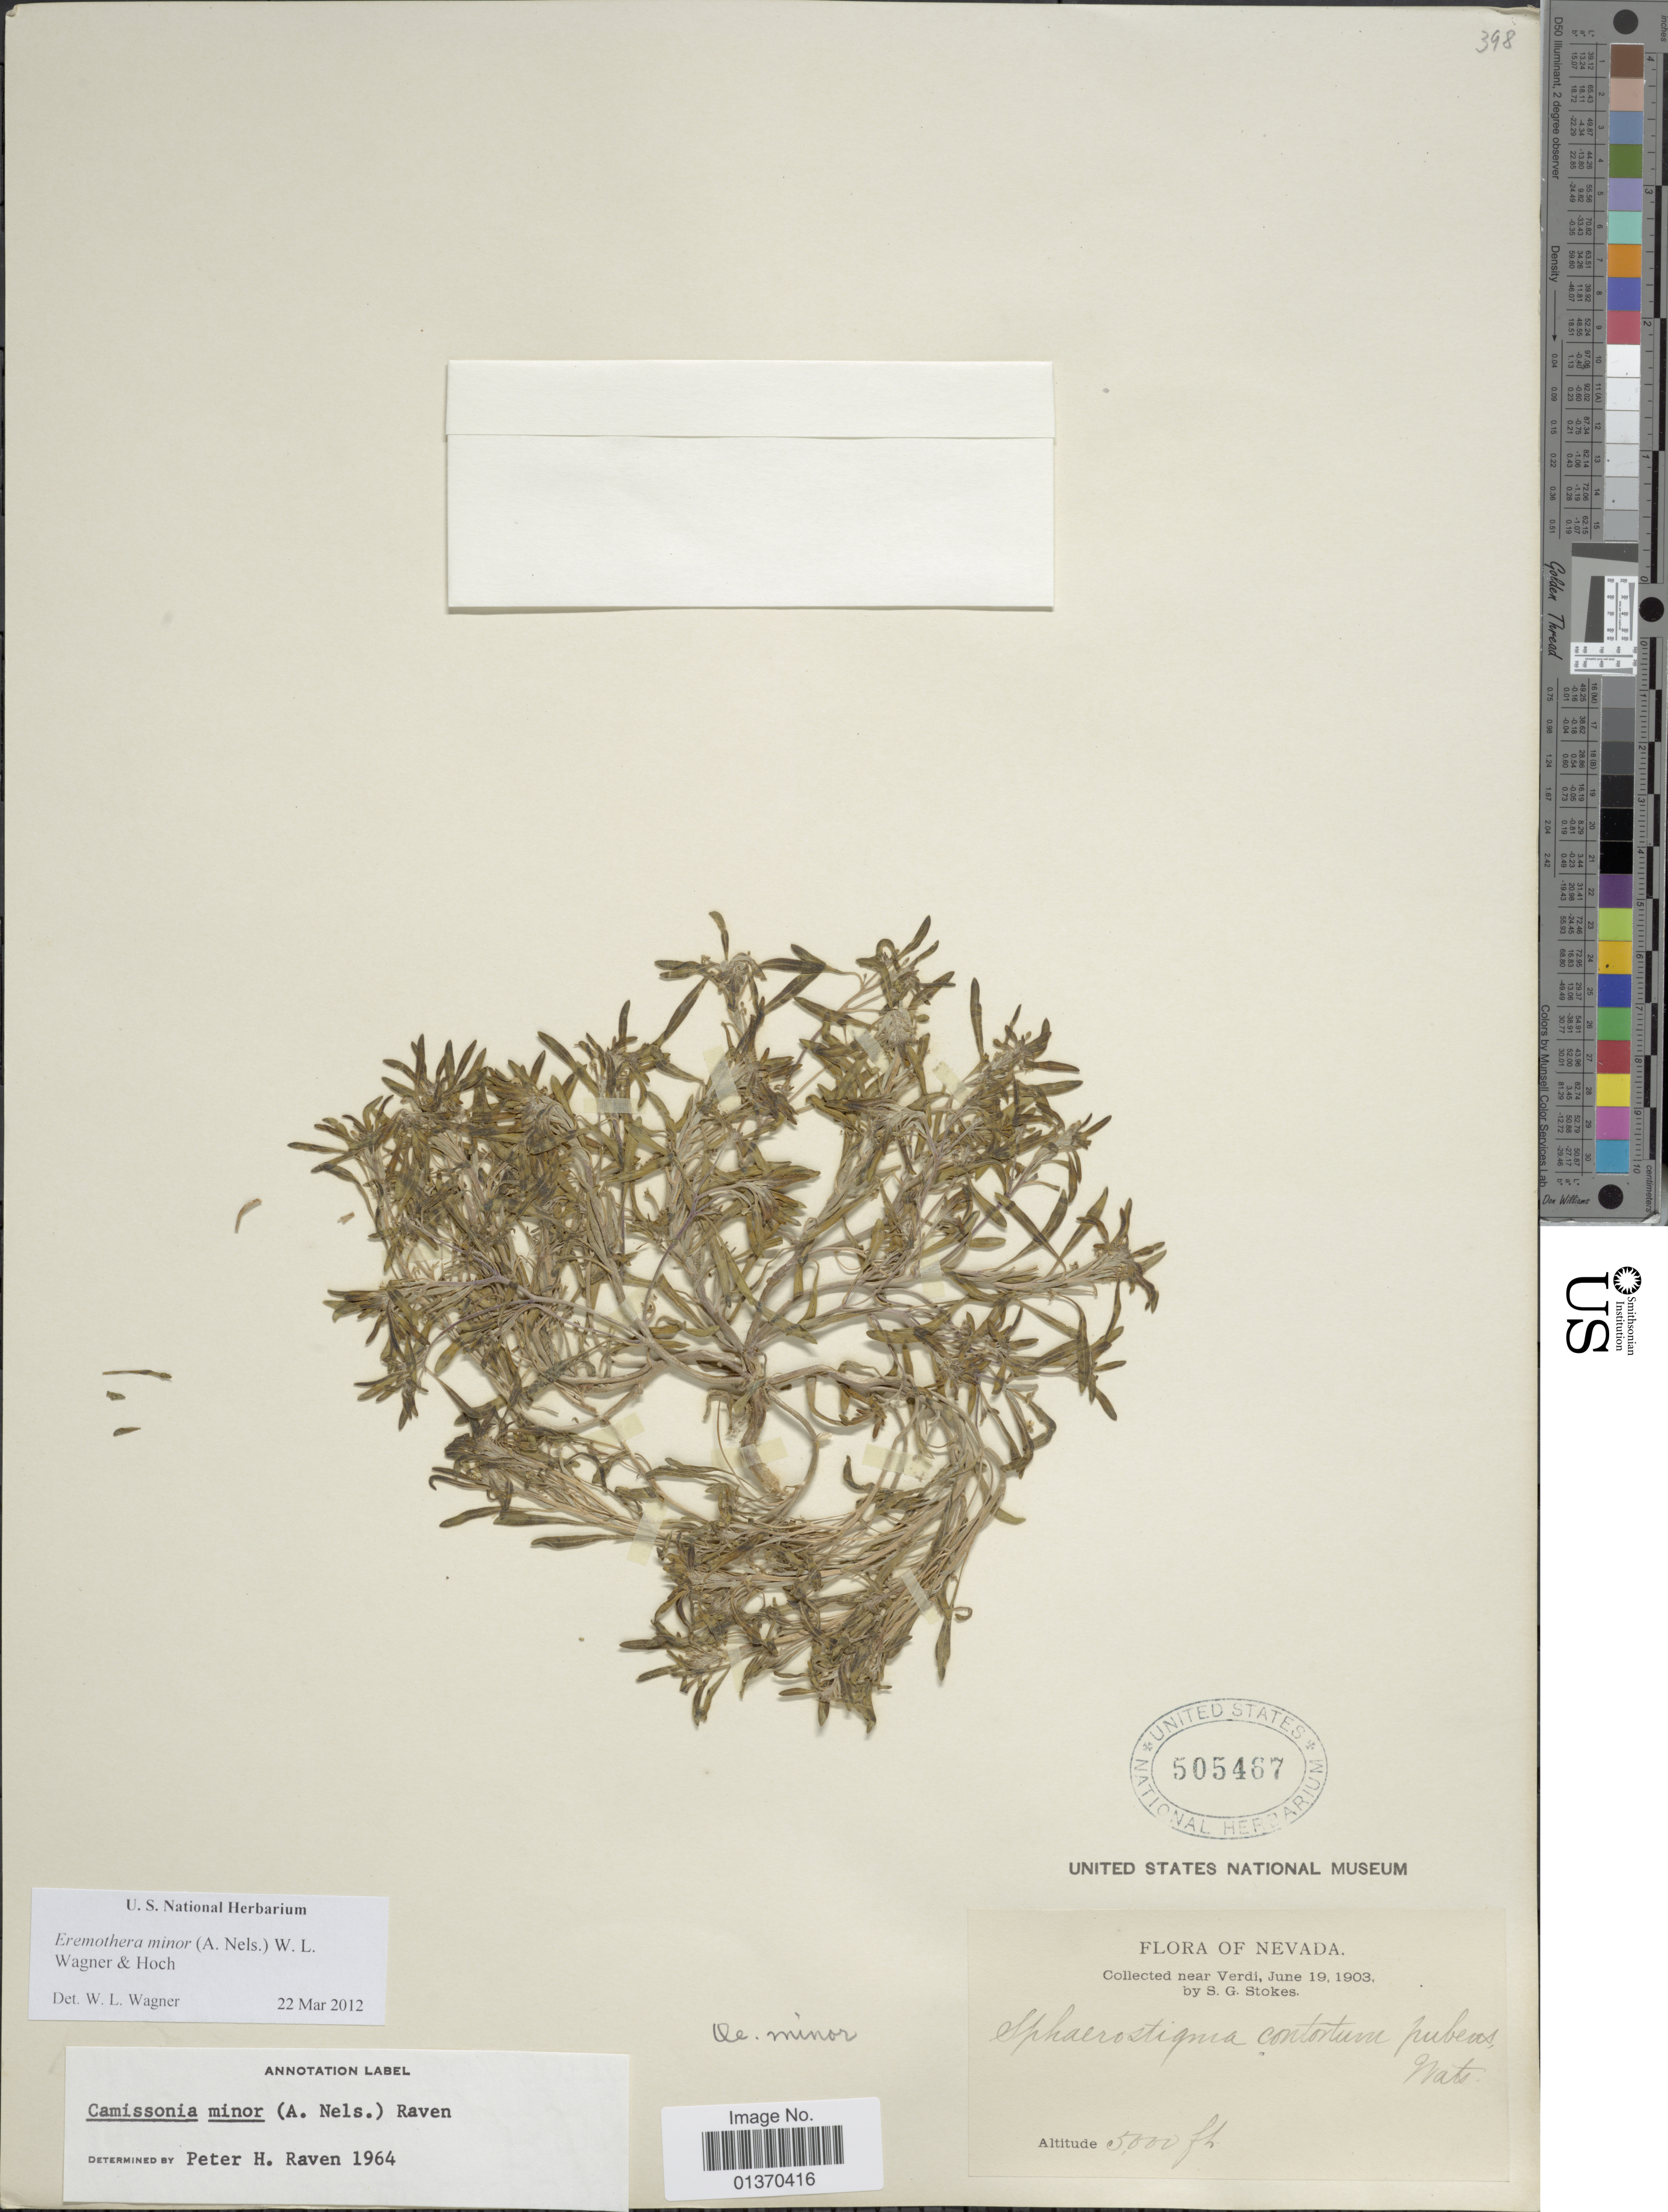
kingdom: Plantae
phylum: Tracheophyta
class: Magnoliopsida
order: Myrtales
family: Onagraceae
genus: Eremothera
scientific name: Eremothera minor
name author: (A. Nelson) W.L. Wagner & Hoch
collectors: S. G. Stokes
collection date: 1903-06-19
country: United States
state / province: Nevada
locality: Near Verdi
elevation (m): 1524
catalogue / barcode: US 505467